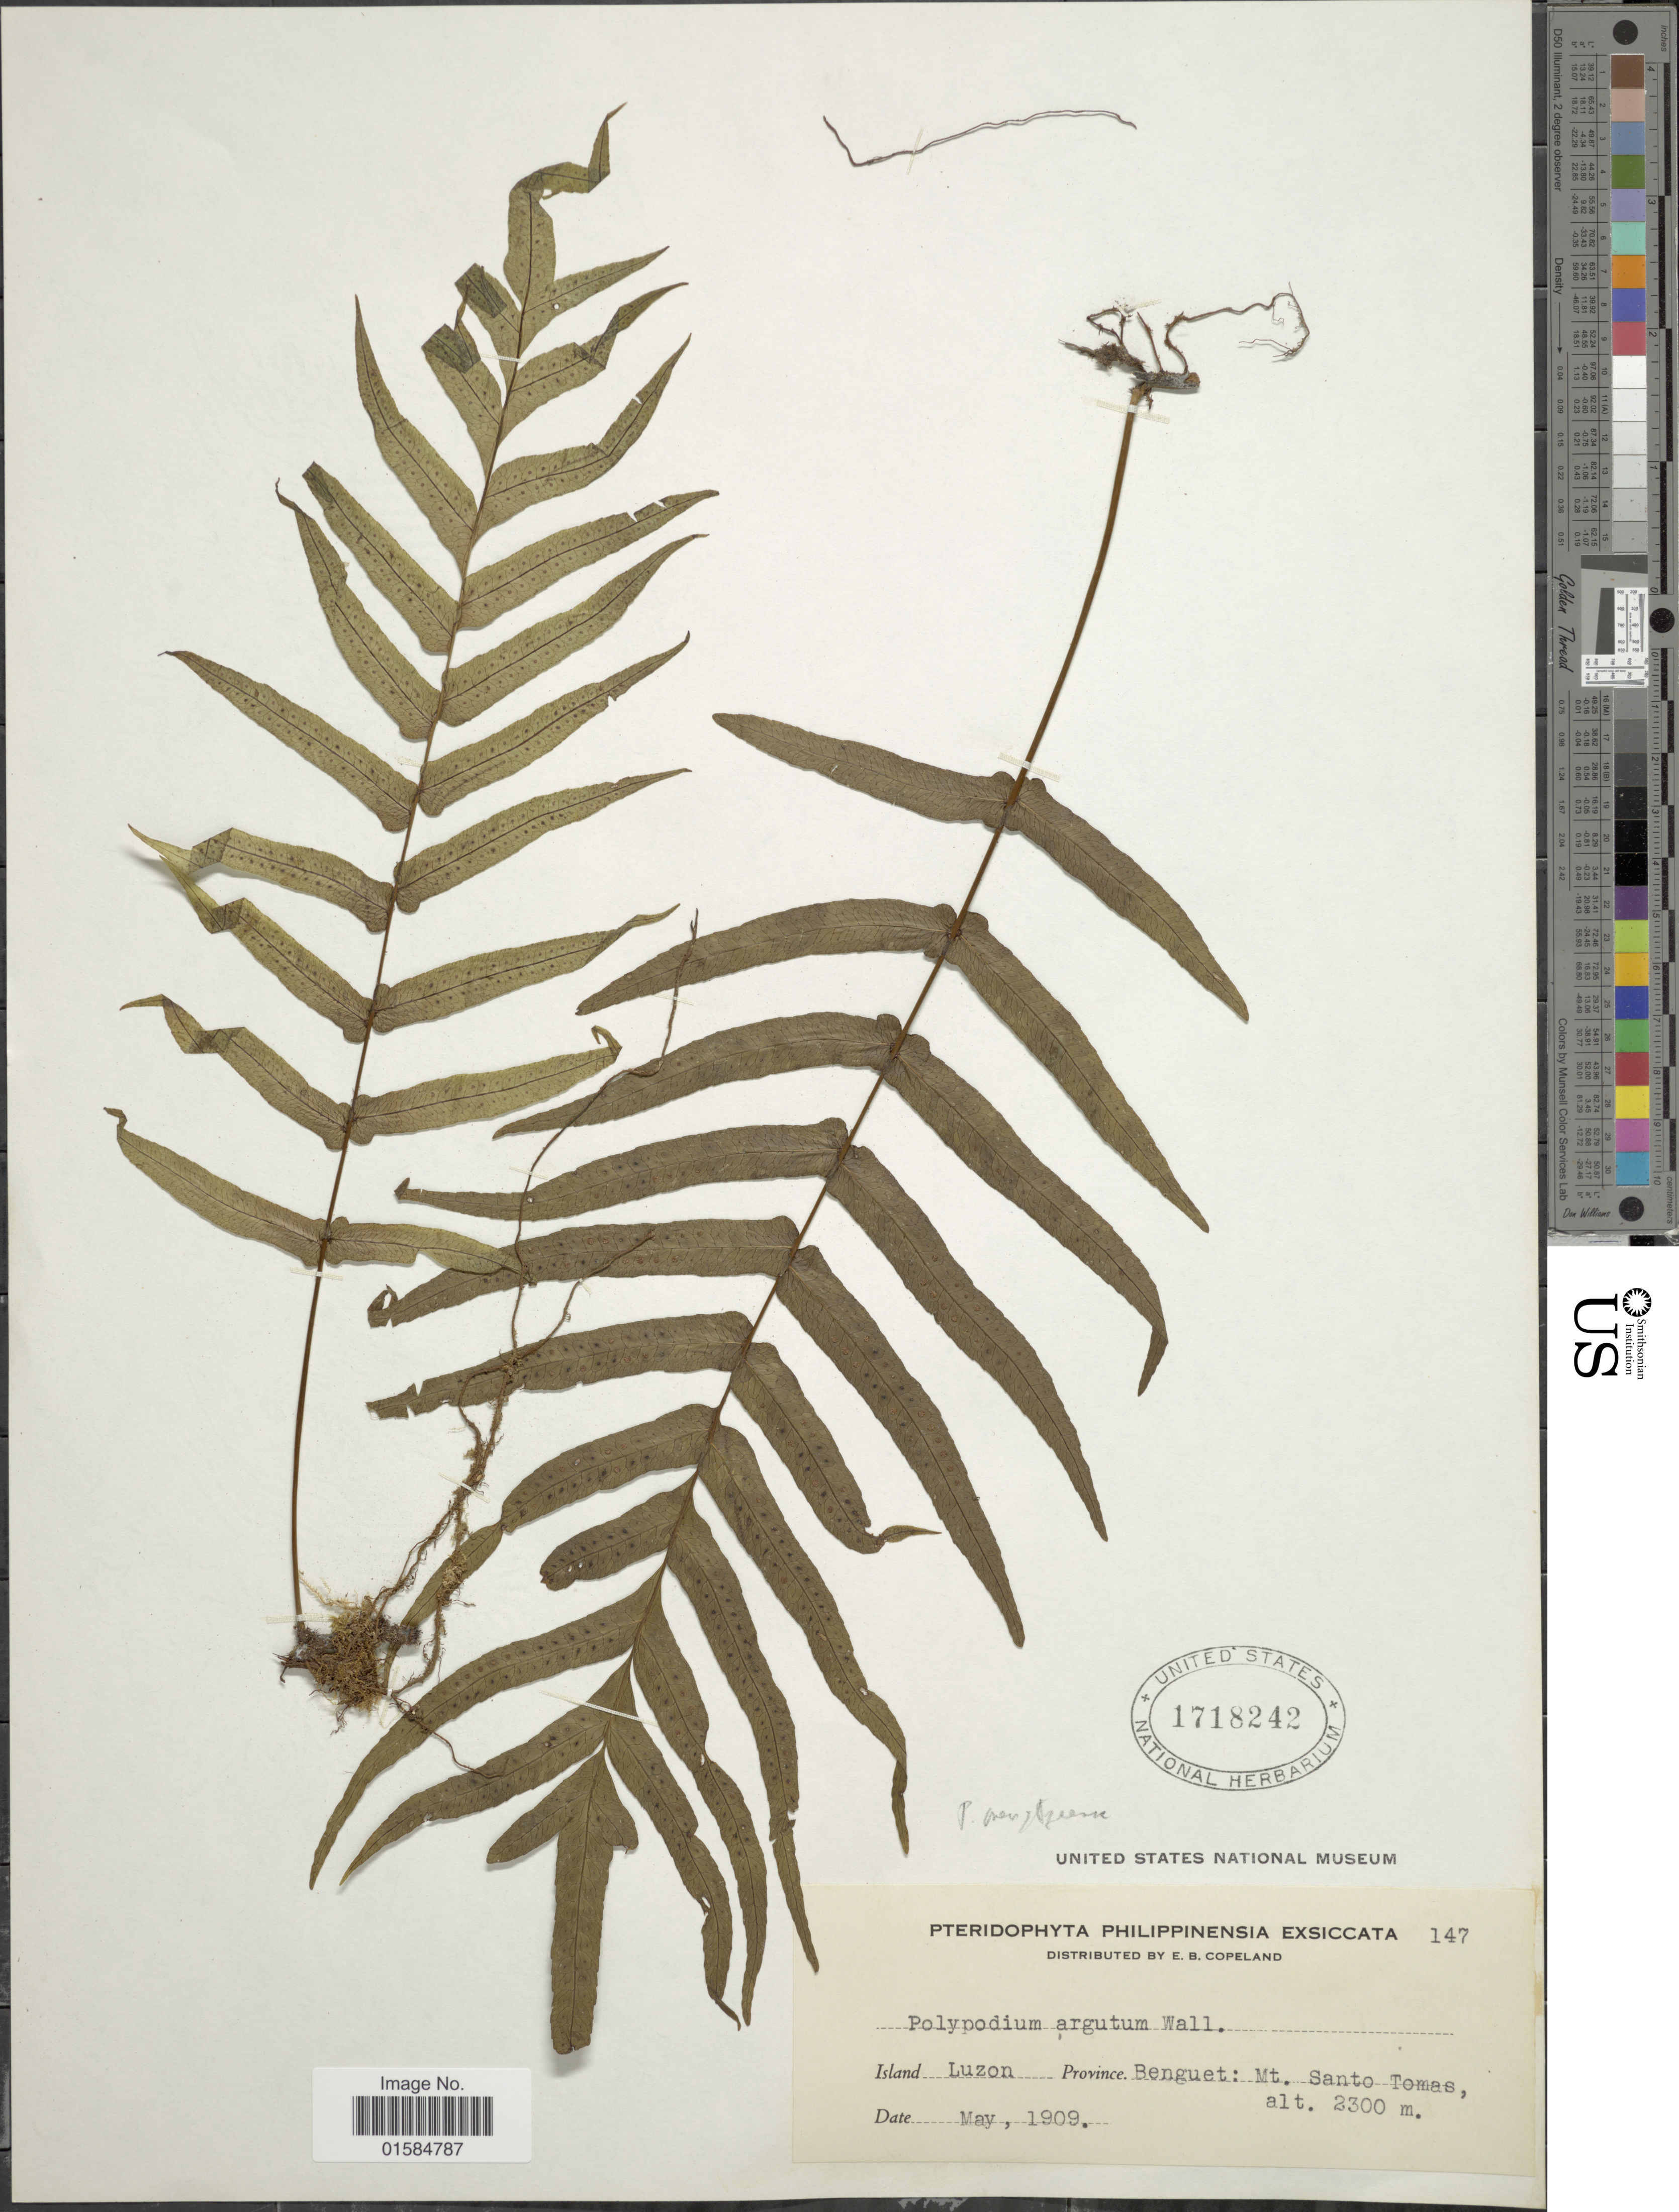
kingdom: Plantae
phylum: Tracheophyta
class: Polypodiopsida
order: Polypodiales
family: Polypodiaceae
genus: Goniophlebium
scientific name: Goniophlebium mengtzeense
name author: (Christ) Rödl-Linder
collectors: E. B. Copeland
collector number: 147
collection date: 1909-05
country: Philippines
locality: Island Luzon, Province Benguet: Mt. Santo Tomas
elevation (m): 2300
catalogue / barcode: US 1718242